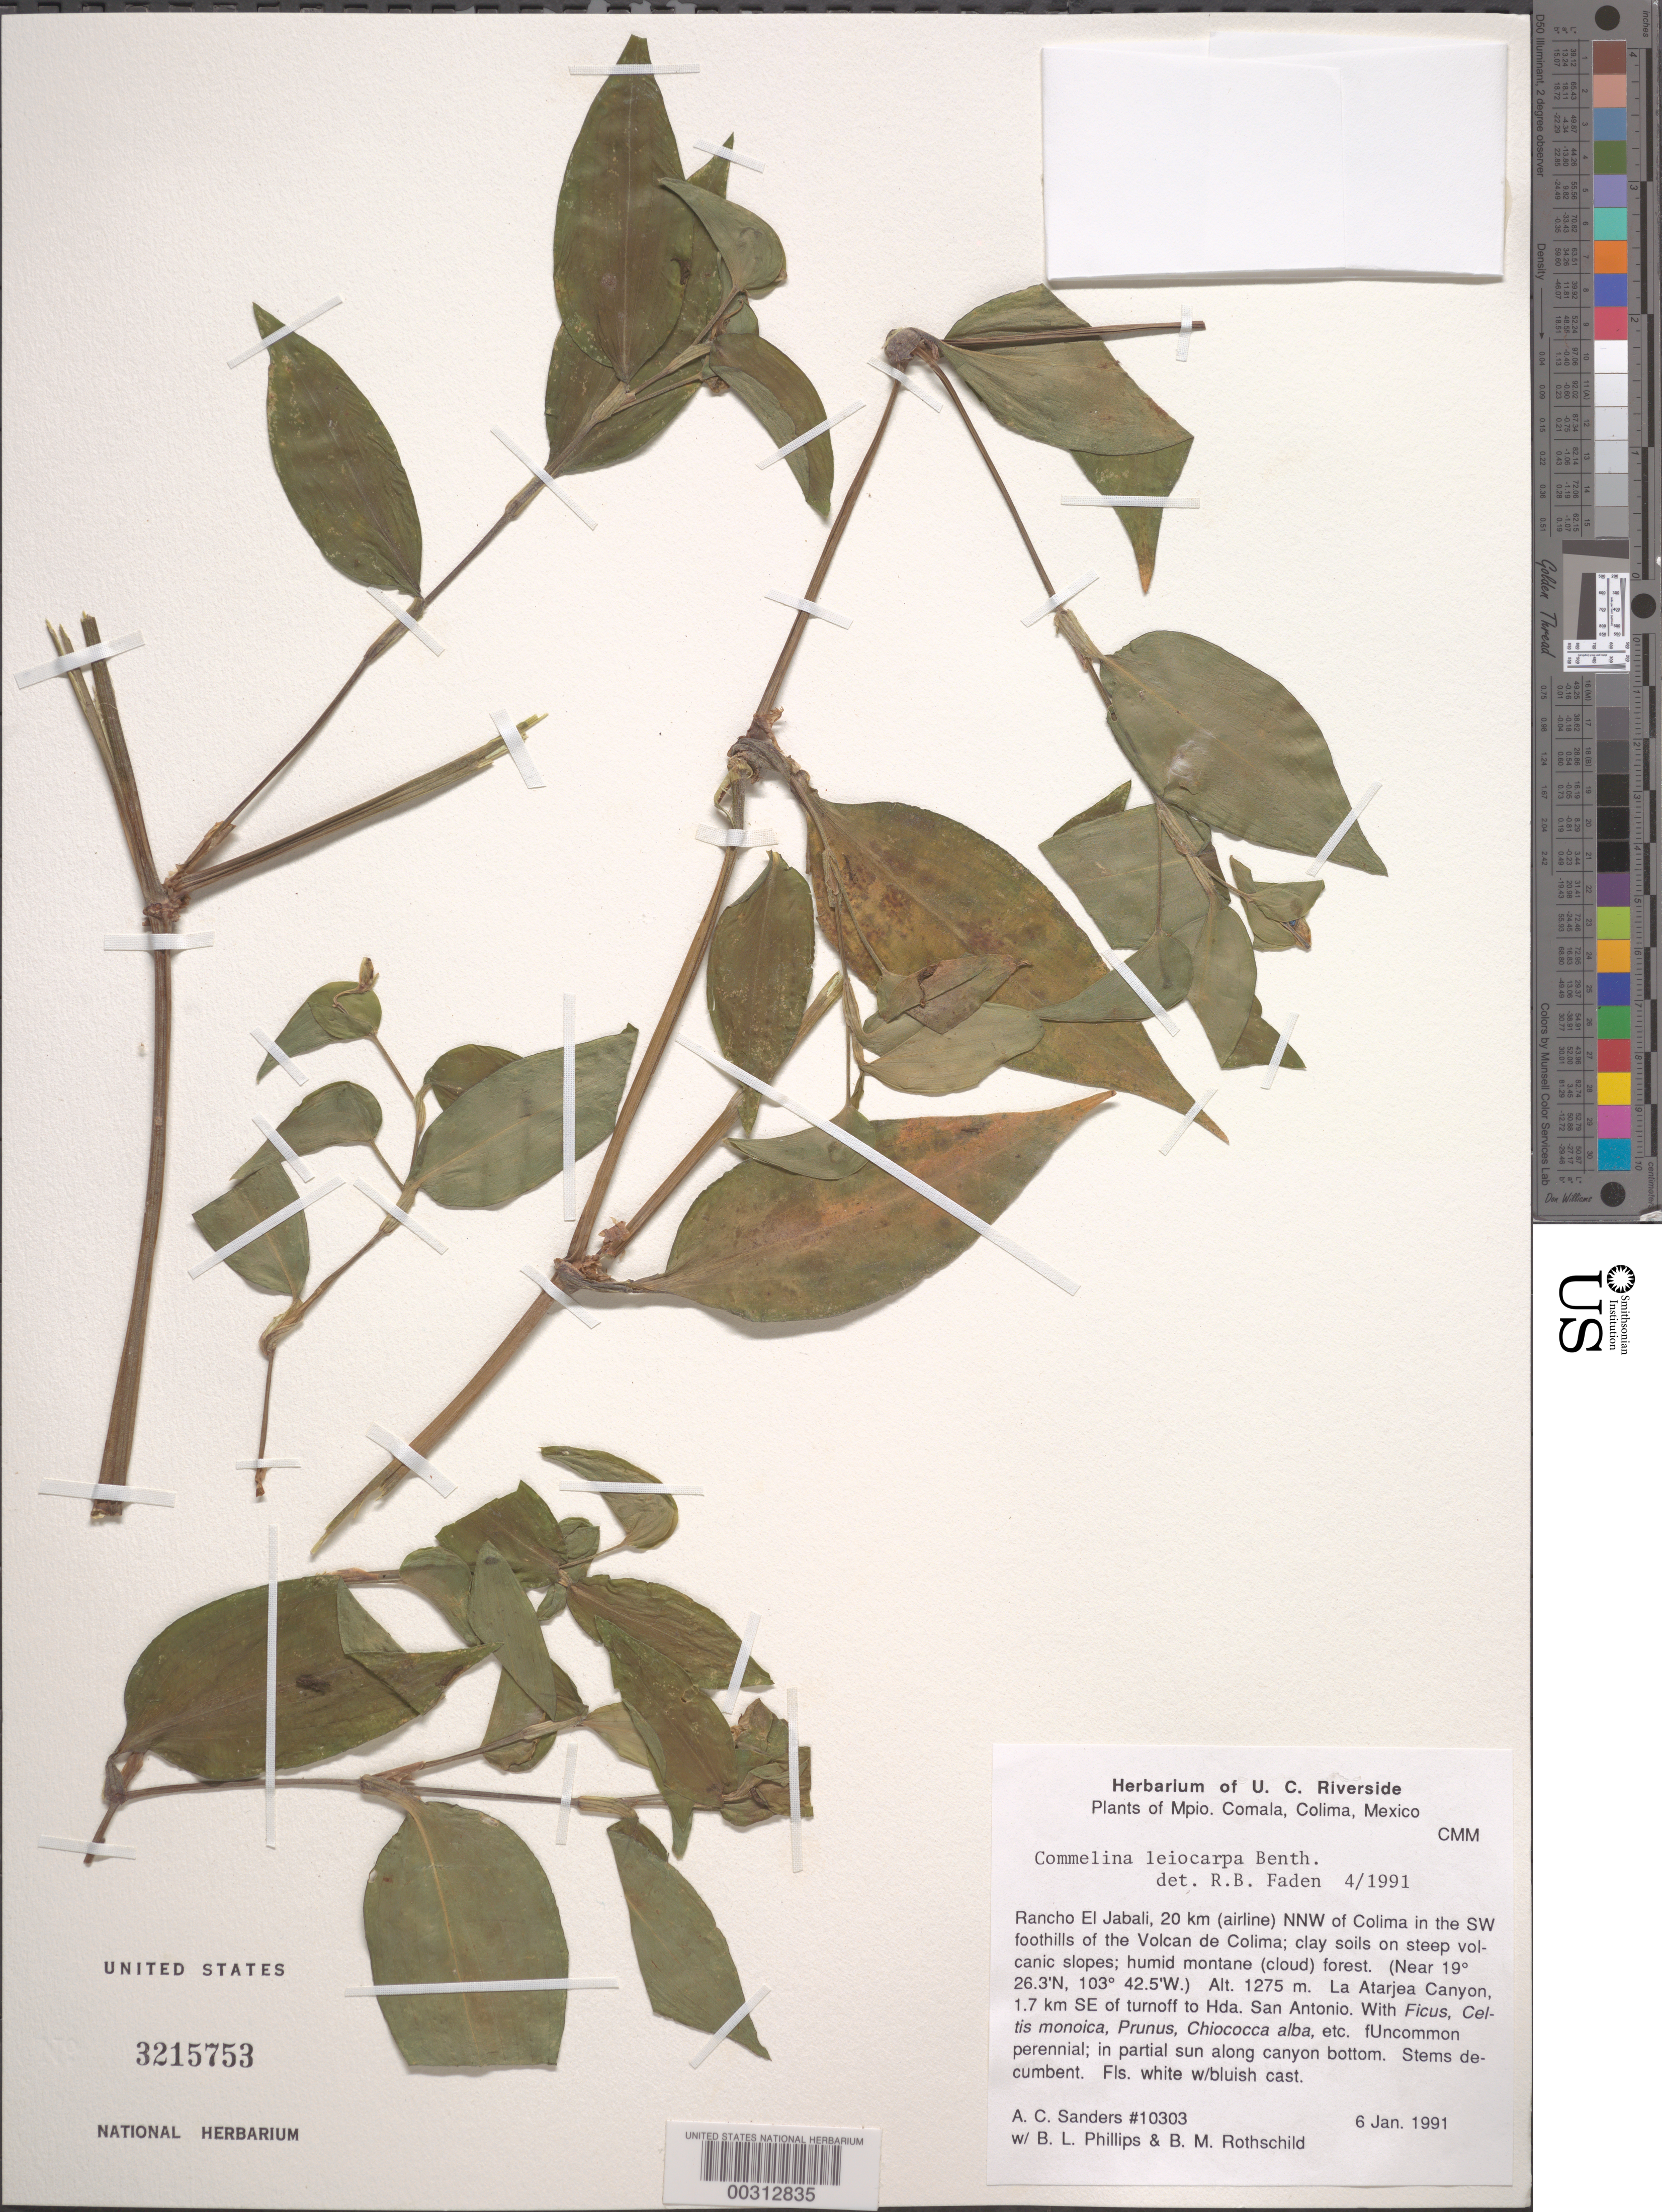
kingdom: Plantae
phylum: Tracheophyta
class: Liliopsida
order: Commelinales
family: Commelinaceae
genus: Commelina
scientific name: Commelina leiocarpa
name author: Benth.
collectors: A. Sanders, B. L. Phillips & B. Rothschild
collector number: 10303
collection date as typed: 06 Jan 1991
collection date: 1991-01-06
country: Mexico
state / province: Colima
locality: Comala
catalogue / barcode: US 3215753